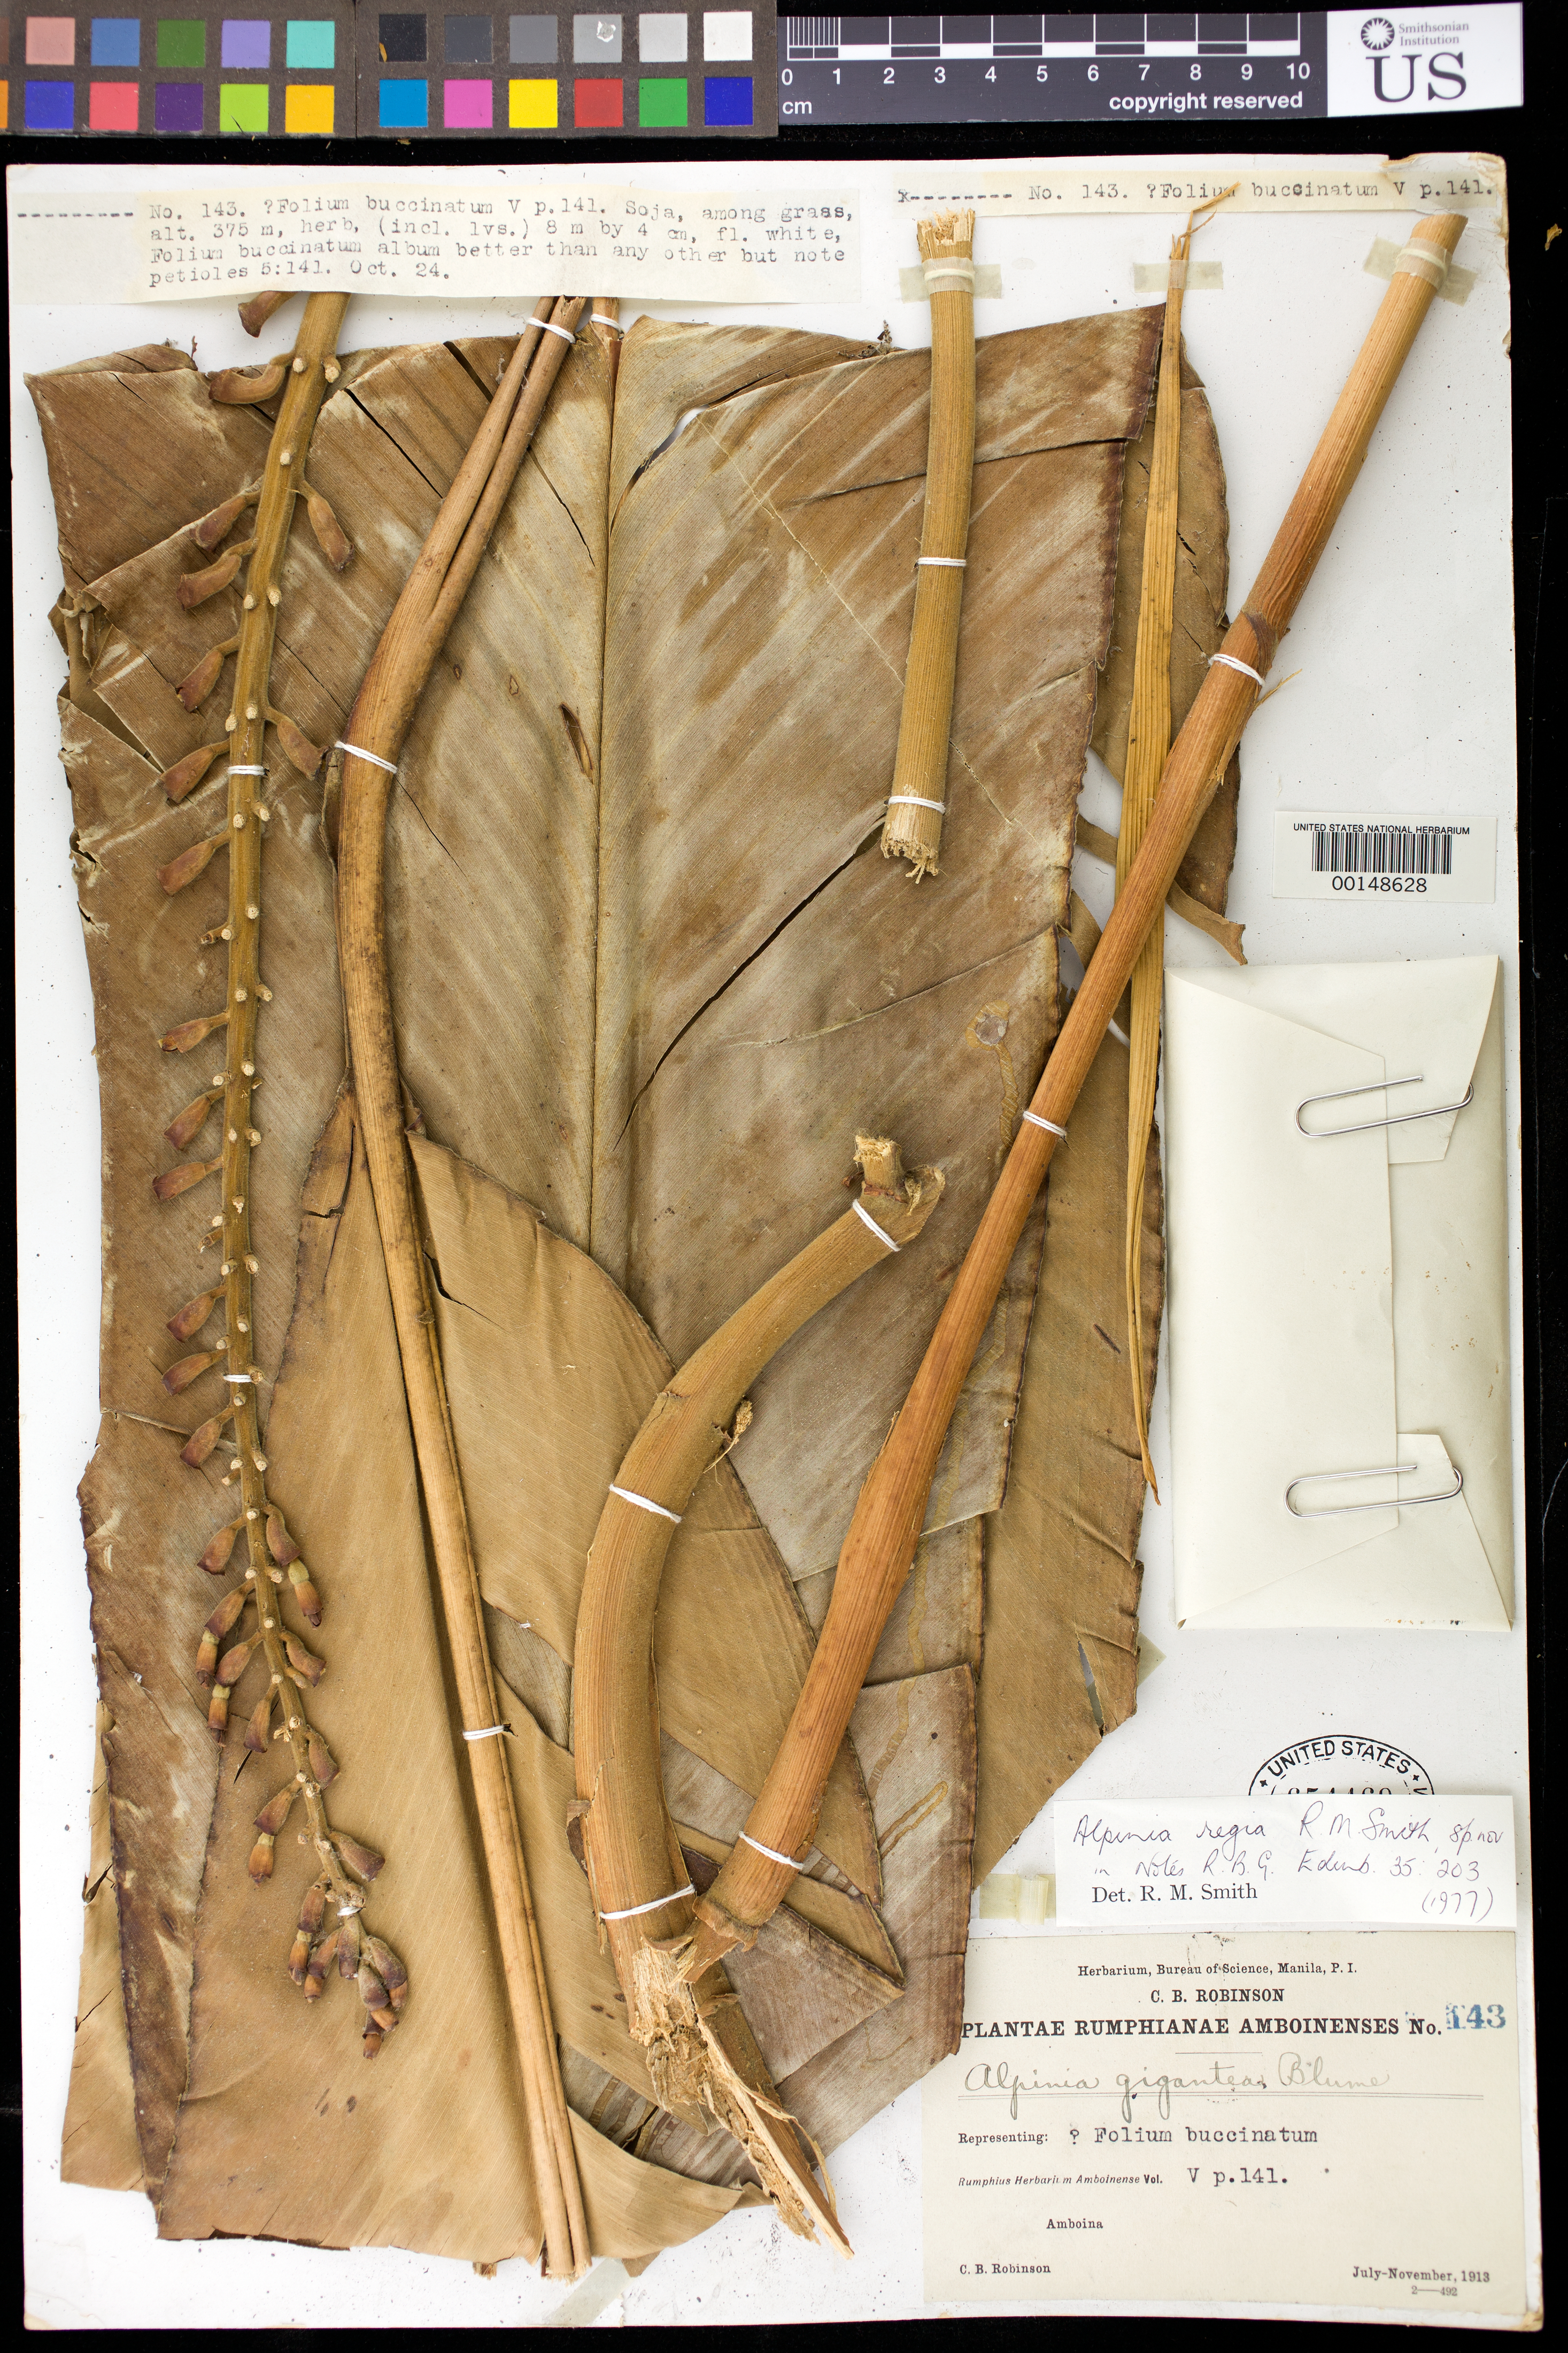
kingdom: Plantae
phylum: Tracheophyta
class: Liliopsida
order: Zingiberales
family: Zingiberaceae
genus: Alpinia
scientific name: Alpinia regia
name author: K. Heyne ex R.M. Sm.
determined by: Smith, R. M.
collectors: C. Robinson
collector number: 143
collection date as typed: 24 Oct 1913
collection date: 1913-10-24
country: Indonesia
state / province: Maluku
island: Amboina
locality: Ex herbarium, bureau of science, manila p.i. [Moluccas]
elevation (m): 375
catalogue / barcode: US 654469